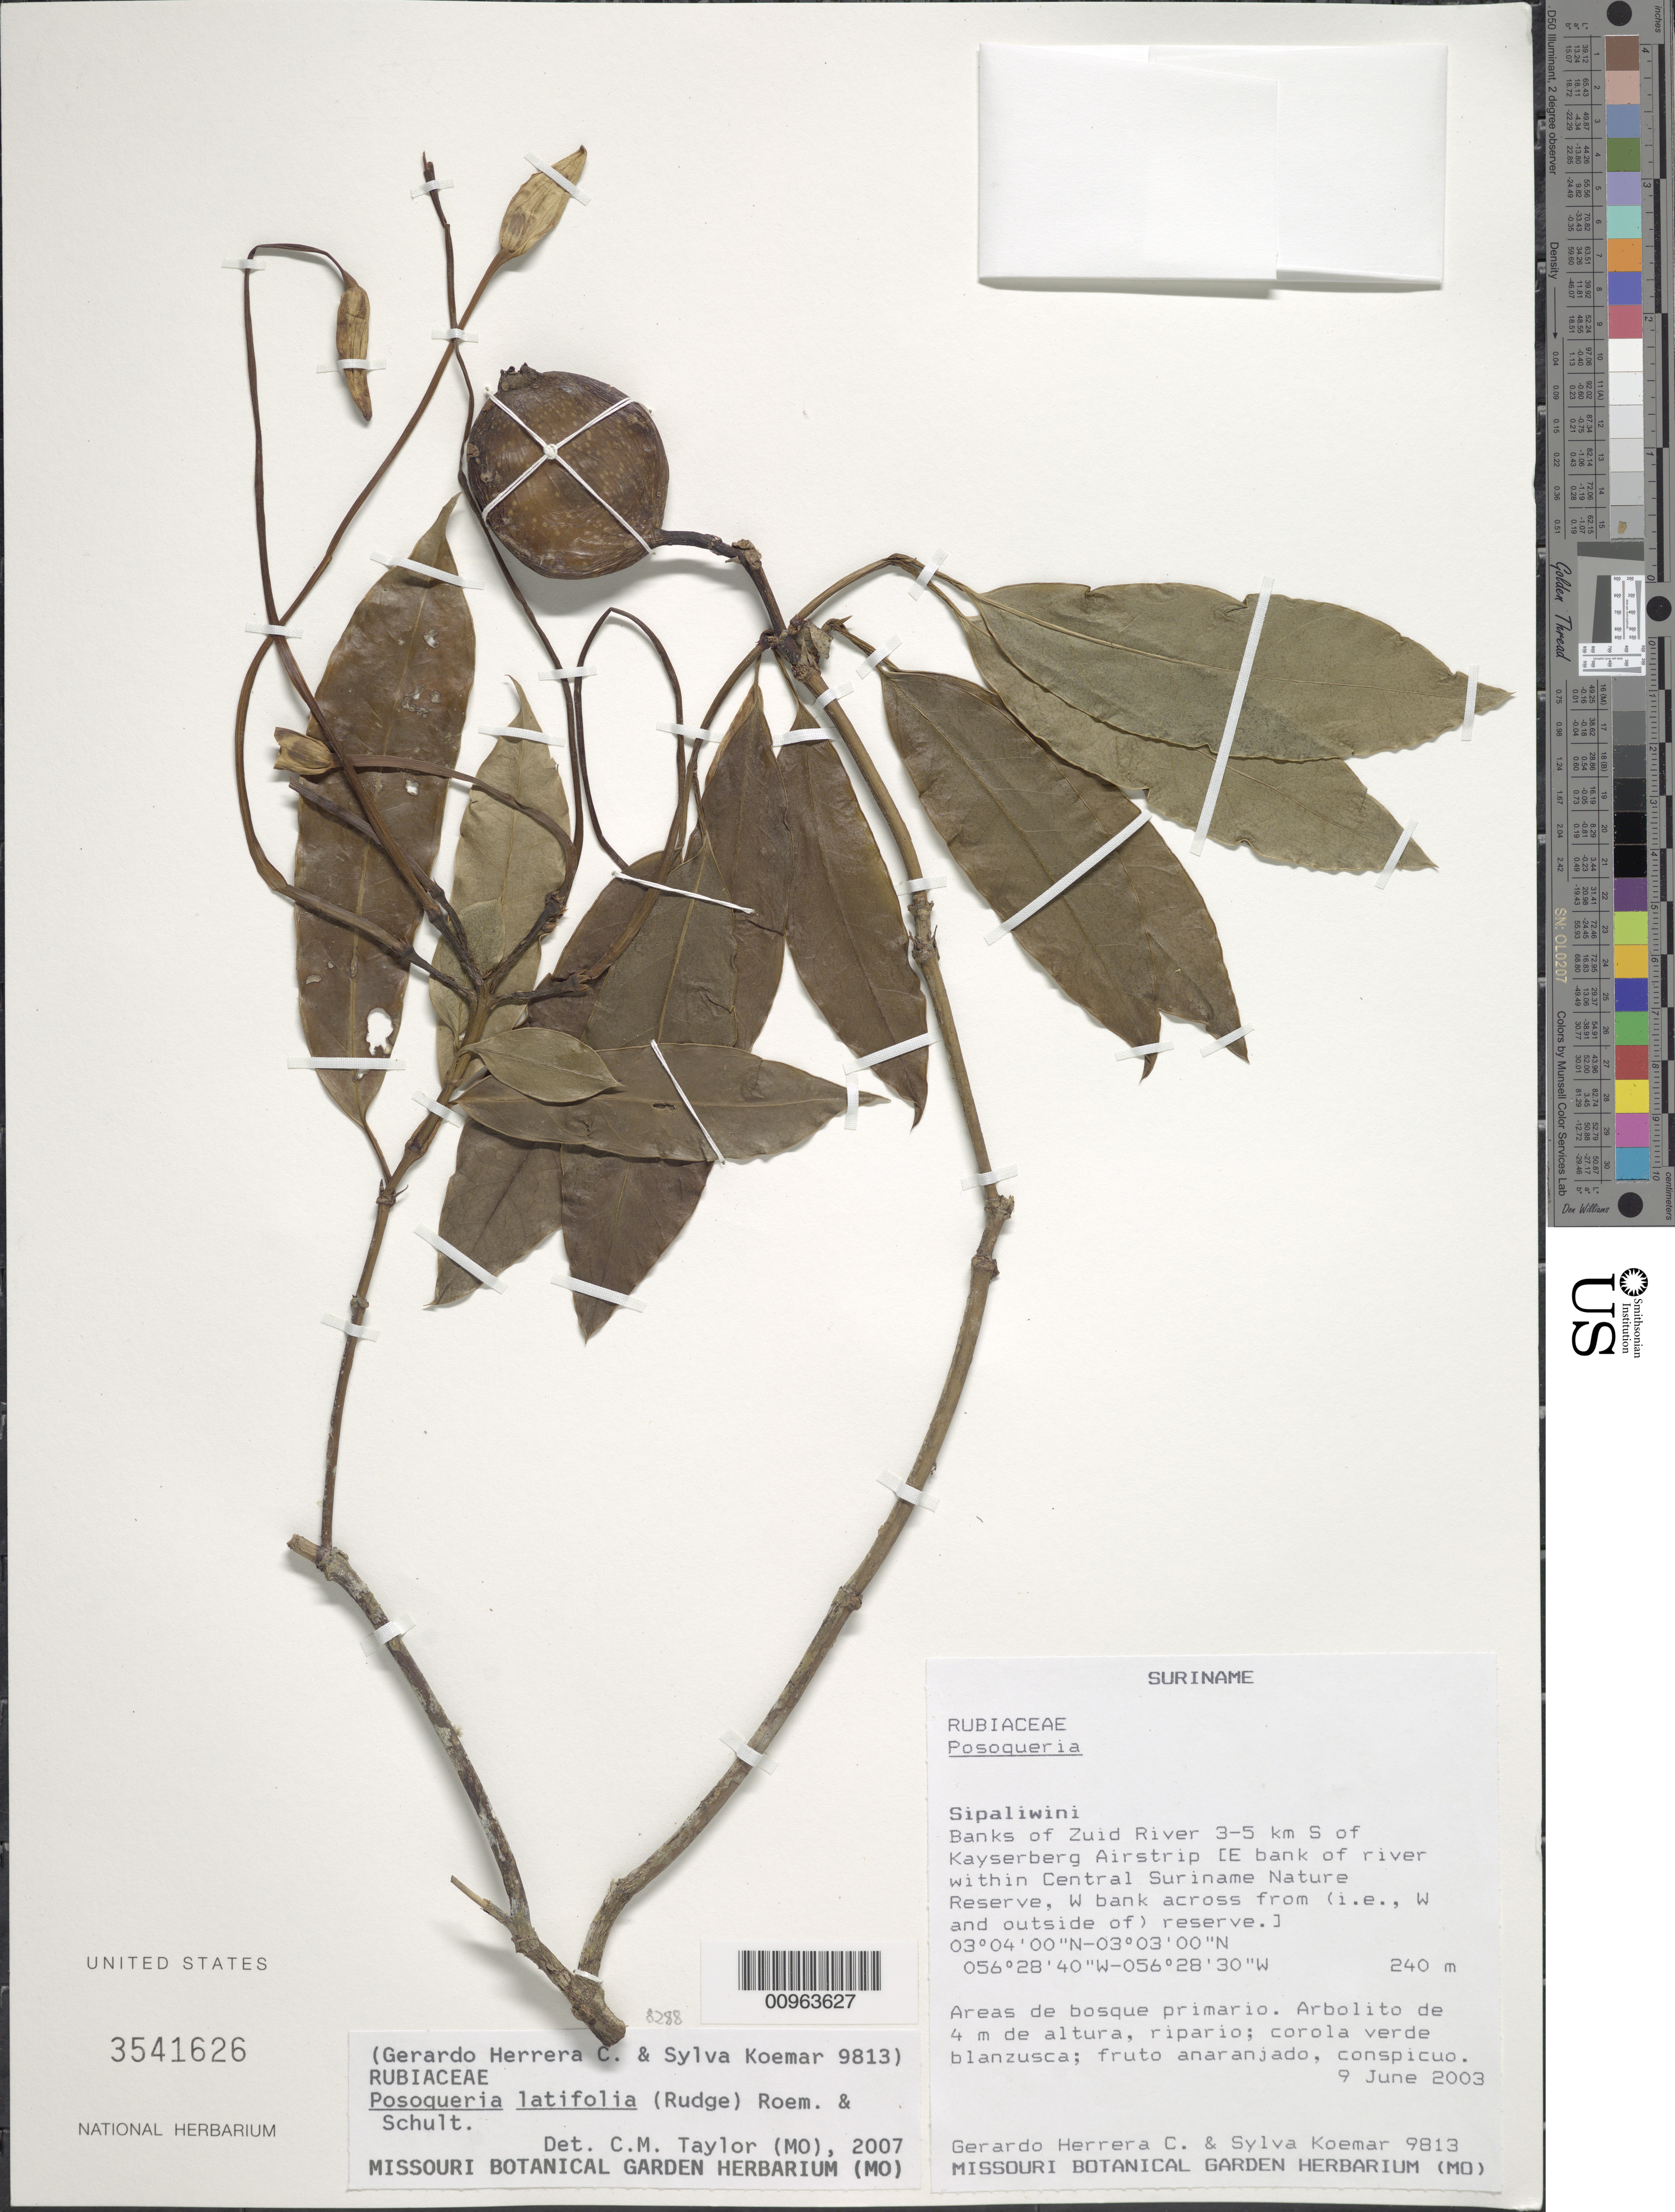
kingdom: Plantae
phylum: Tracheophyta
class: Magnoliopsida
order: Gentianales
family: Rubiaceae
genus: Posoqueria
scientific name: Posoqueria latifolia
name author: (Rudge) Roem. & Schult.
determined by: Taylor, Charlotte M.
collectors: G. Herrera Ch. & S. Koemar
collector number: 9813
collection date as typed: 9-Jun-03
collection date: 2003-06-09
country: Suriname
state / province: Sipaliwini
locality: Zuid River, 3-5 km S of Kayserberg Airstrip [E bank of river within Centra Suriname Nature Reserve, W bank across from (ie, W and ouside of) reserve]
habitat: Areas de bosque primerio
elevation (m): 240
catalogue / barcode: US 3541626